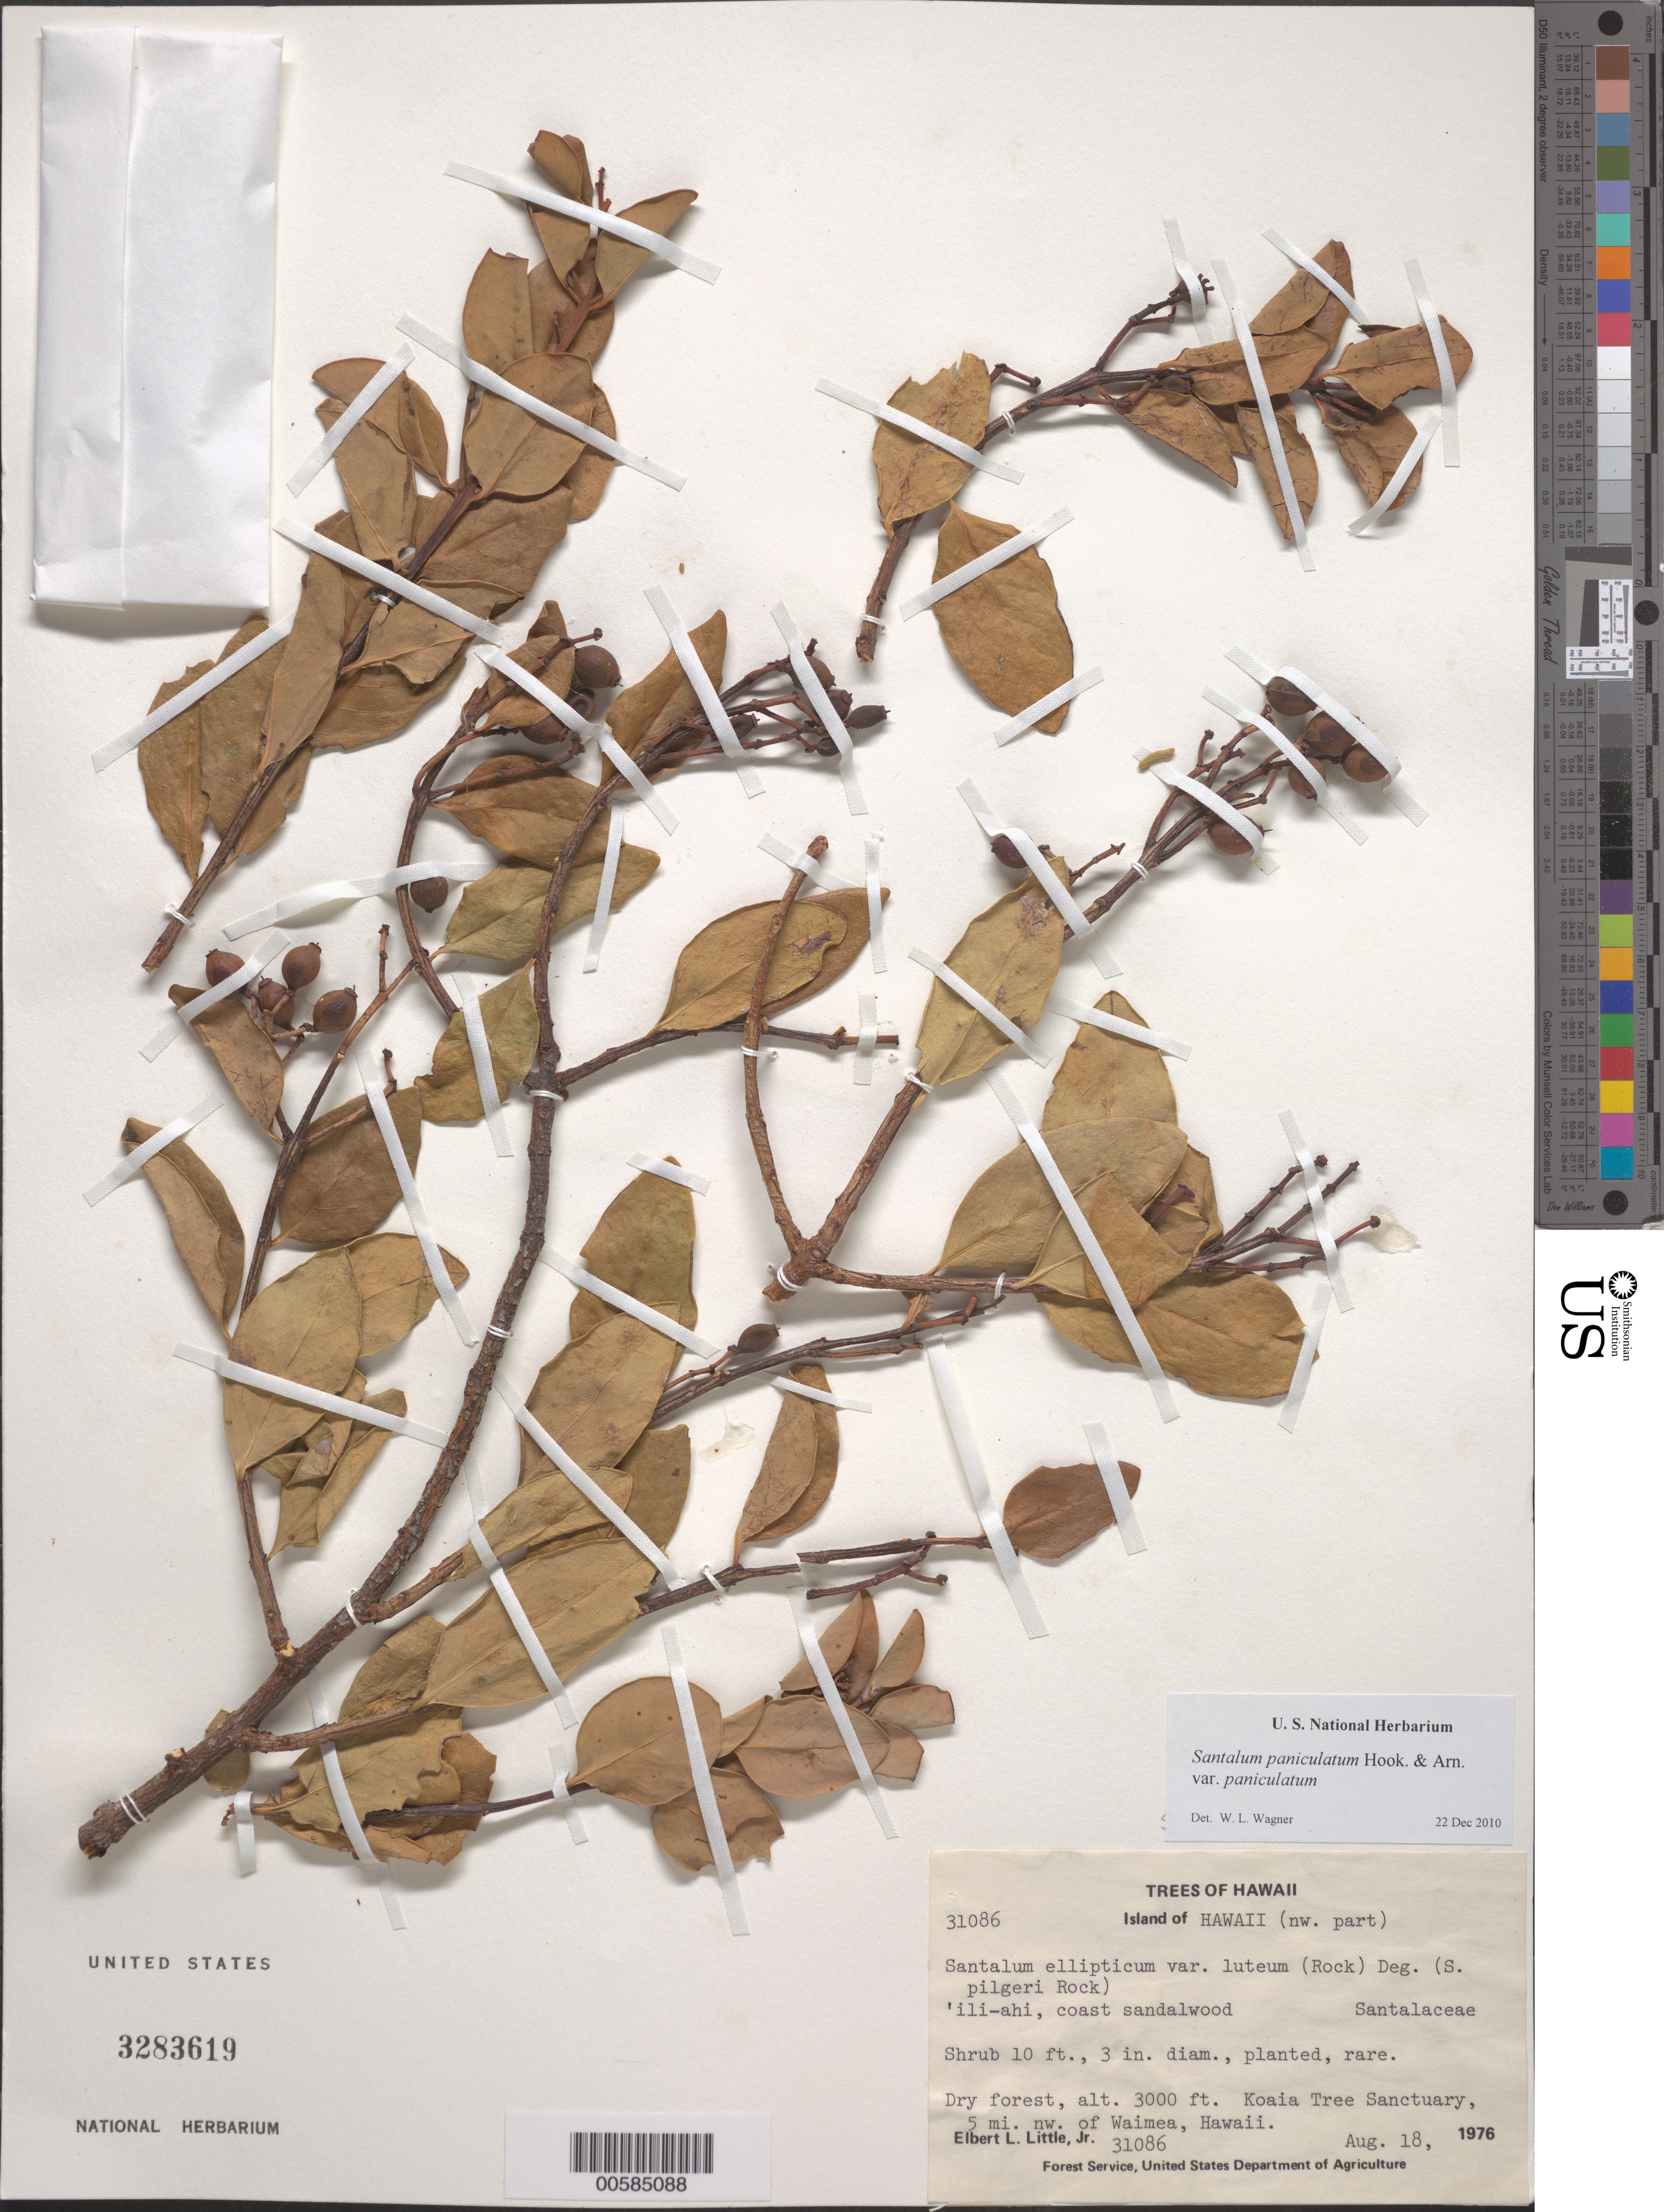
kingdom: Plantae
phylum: Tracheophyta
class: Magnoliopsida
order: Santalales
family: Santalaceae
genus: Santalum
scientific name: Santalum paniculatum var. paniculatum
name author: Hook. & Arn.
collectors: E. L. Little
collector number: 31086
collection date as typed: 18 Aug 1976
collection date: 1976-08-18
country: United States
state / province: Hawaii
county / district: Hawaii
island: Hawaii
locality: NW Hawaii, Koaia Tree Sactuary, 5 mi NW of Waimea.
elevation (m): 914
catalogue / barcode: US 3283619